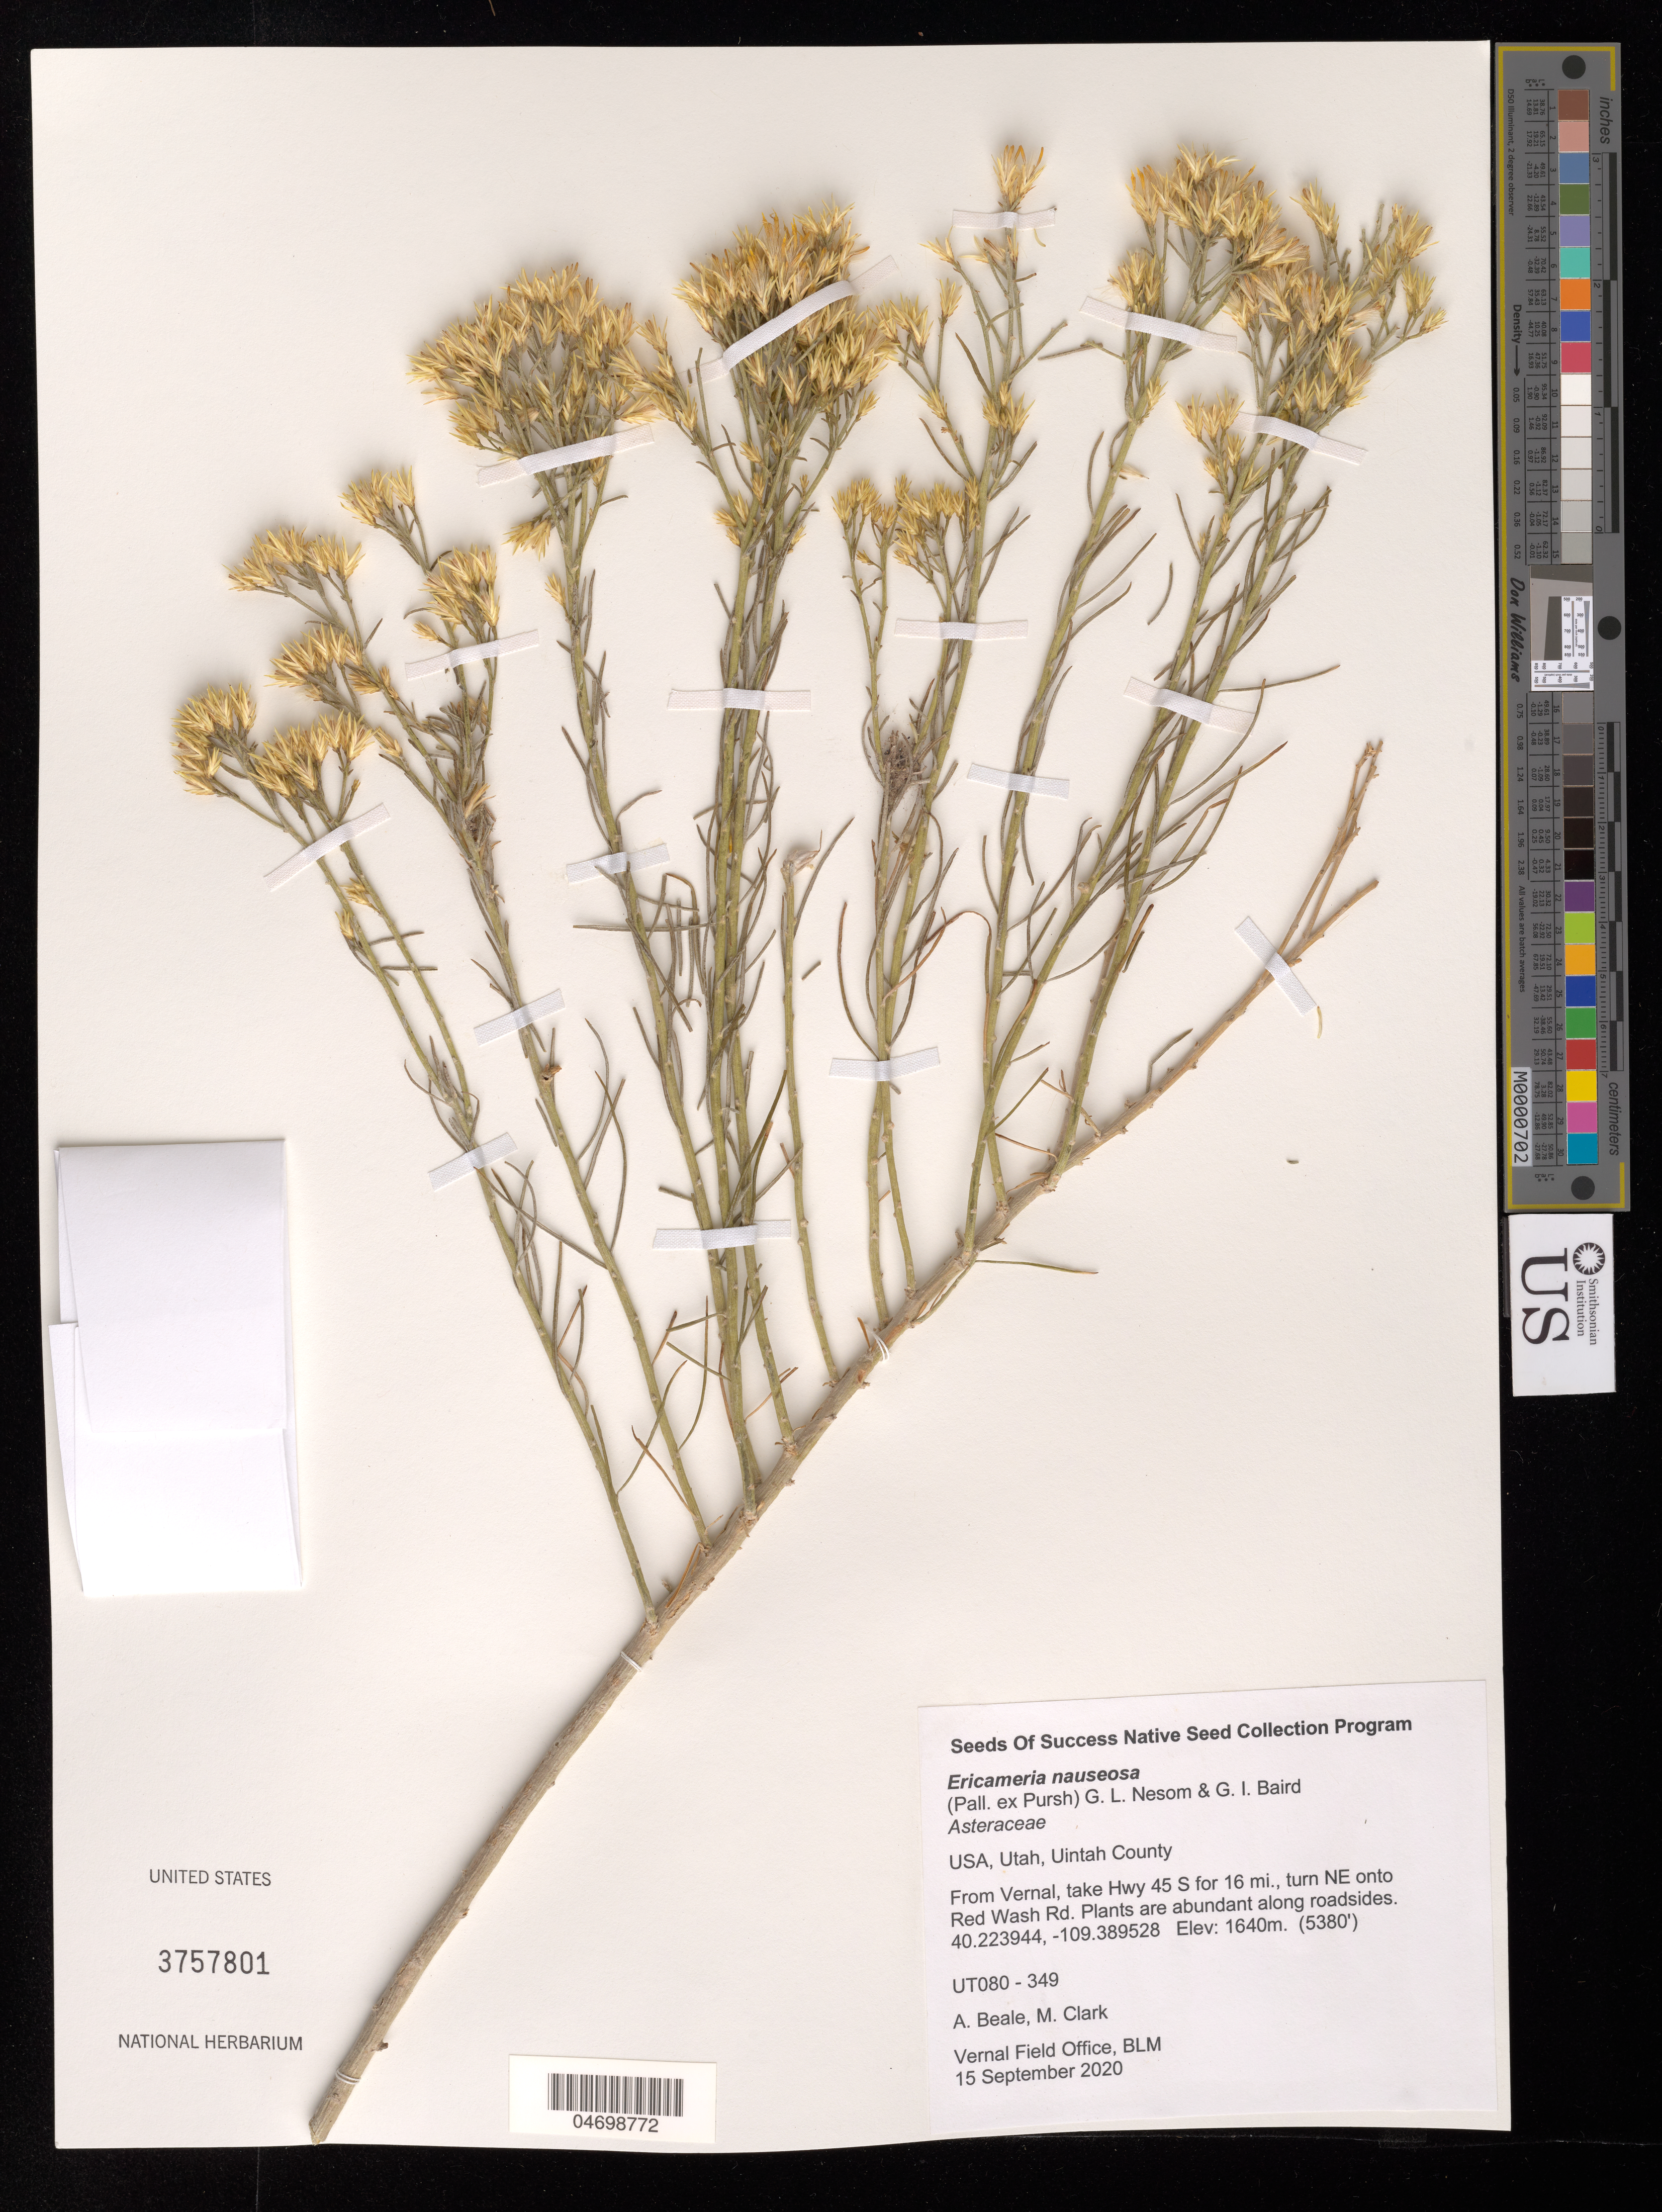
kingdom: Plantae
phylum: Tracheophyta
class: Magnoliopsida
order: Asterales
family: Asteraceae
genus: Ericameria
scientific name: Ericameria nauseosa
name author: (Pall. ex Pursh) G.L. Nesom & G.I. Baird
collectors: A. Beale & M. Clark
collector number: UT080-349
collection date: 2020-09-15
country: United States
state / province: Utah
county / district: Uintah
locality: NE onto Red Wash Rd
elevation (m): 1640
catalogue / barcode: US 3757801